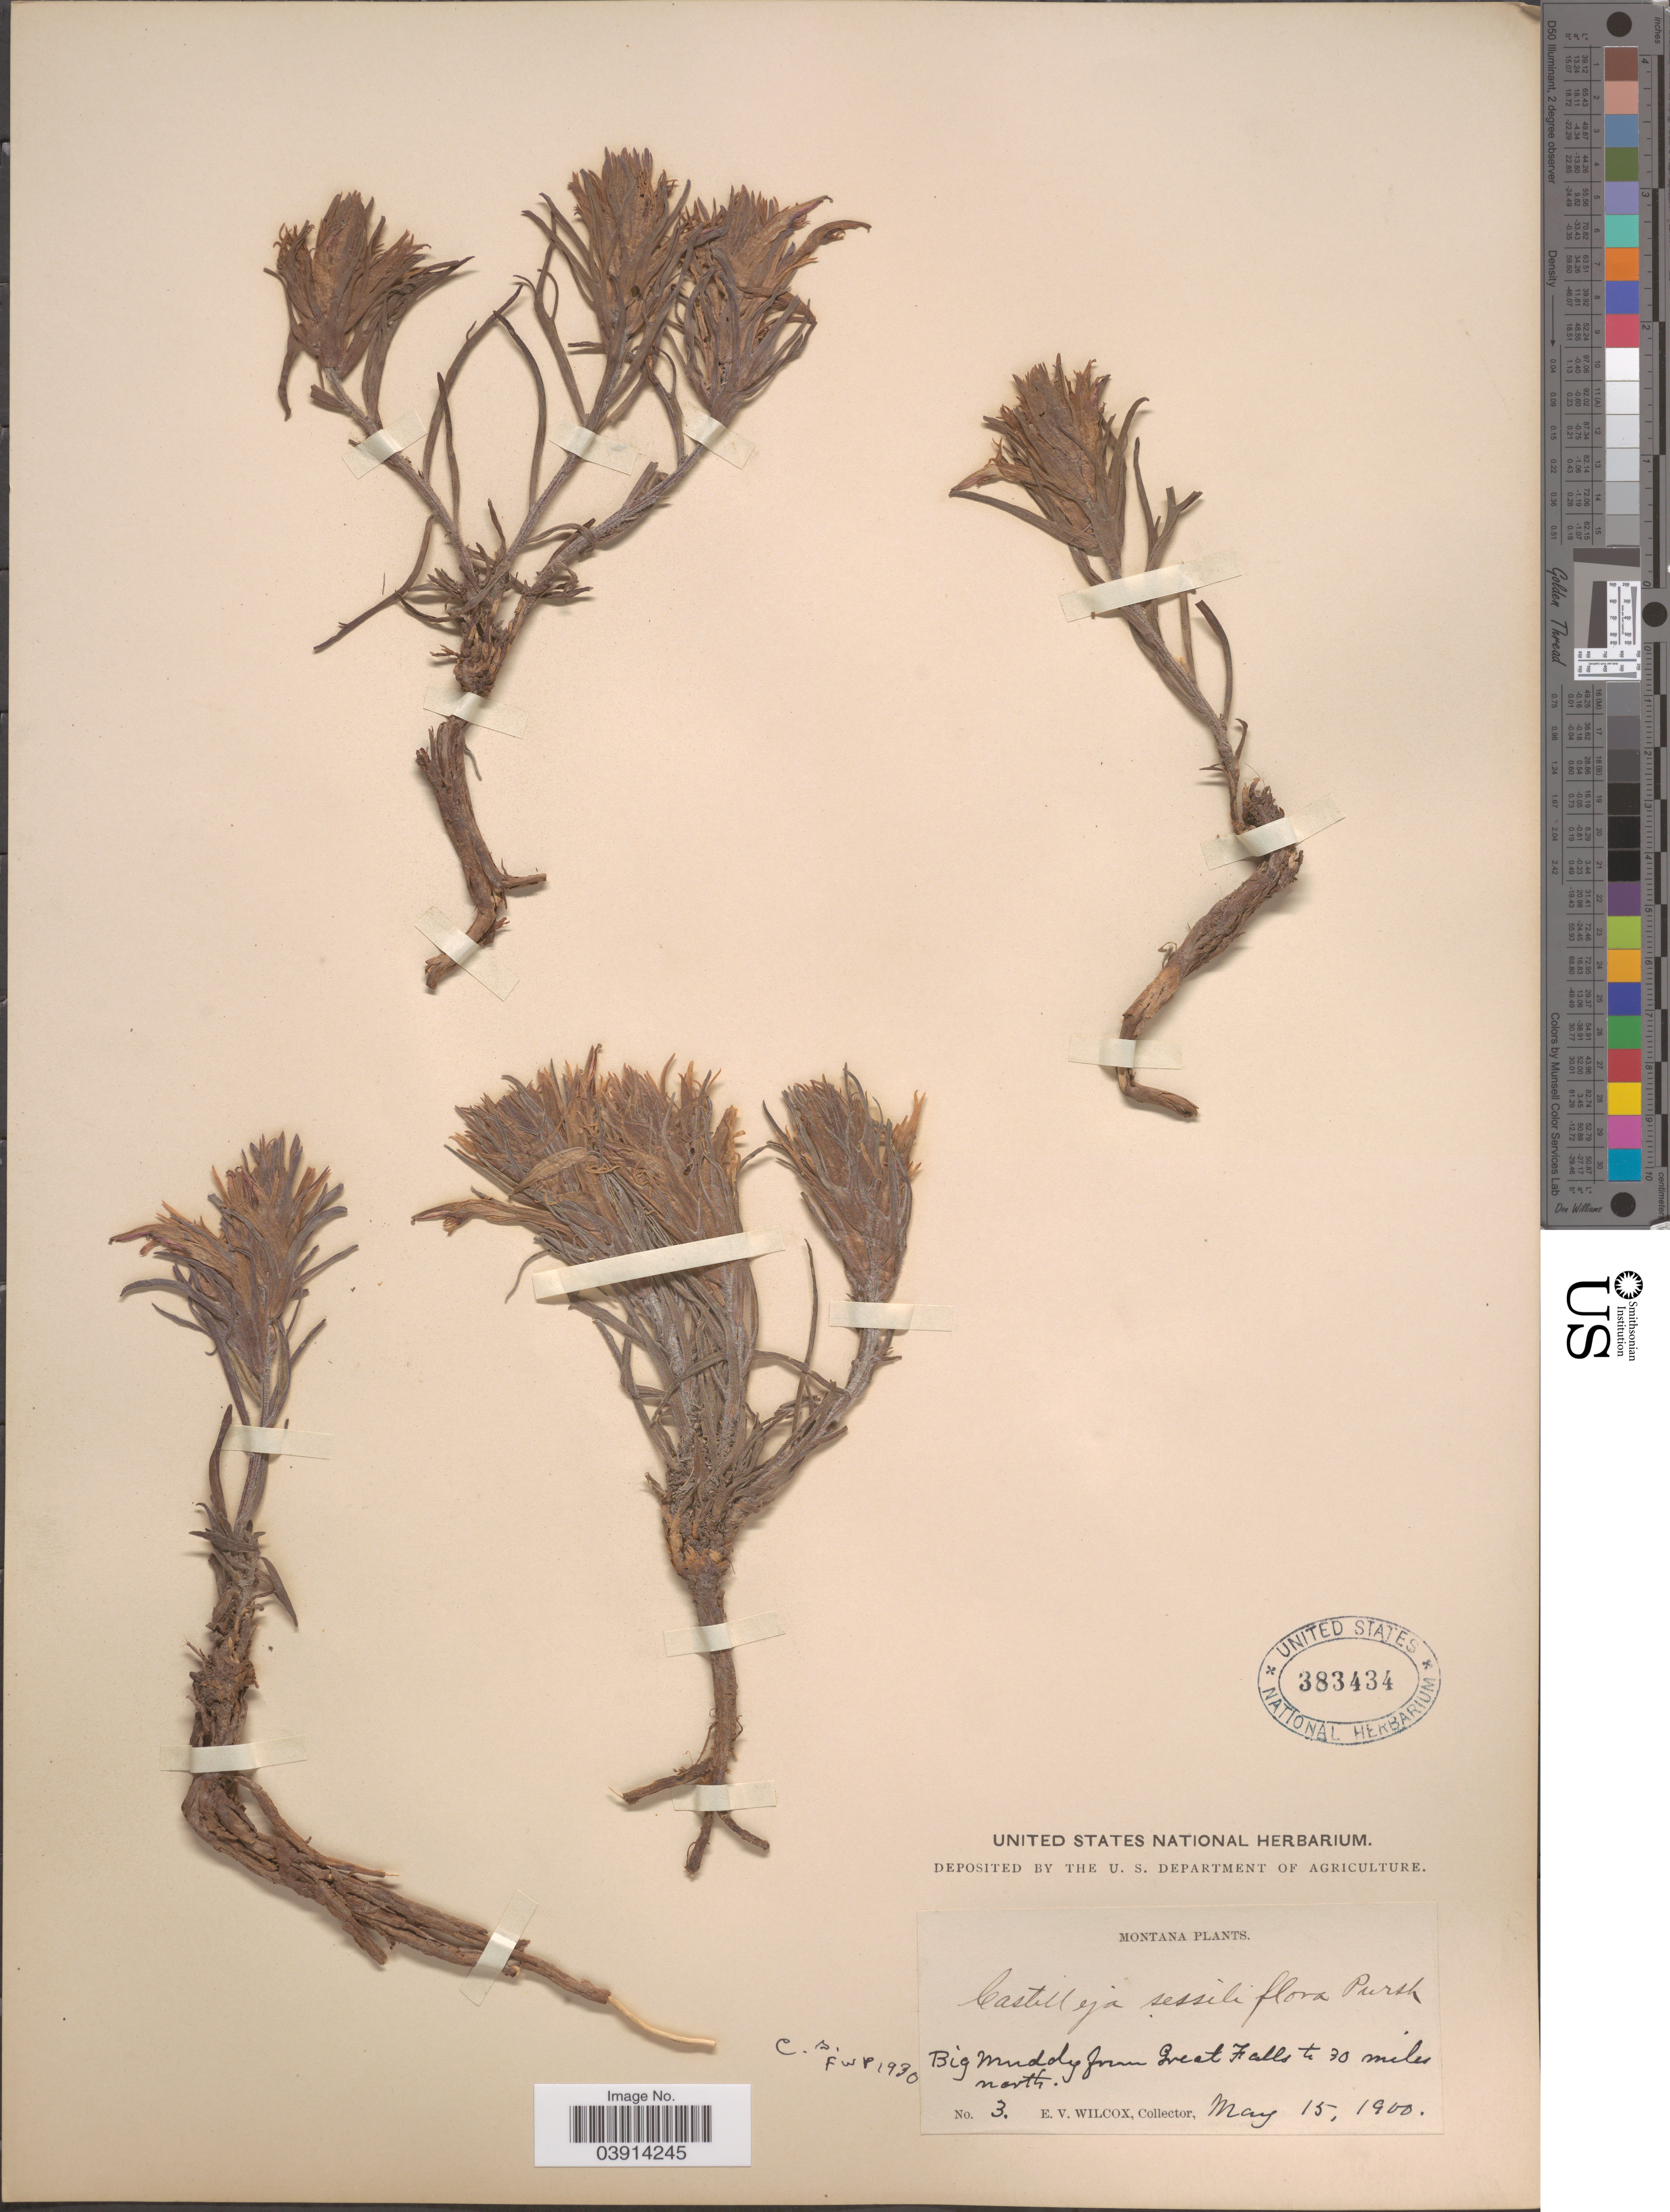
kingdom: Plantae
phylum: Tracheophyta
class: Magnoliopsida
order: Lamiales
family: Orobanchaceae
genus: Castilleja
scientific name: Castilleja sessiliflora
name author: Pursh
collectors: E. V. Wilcox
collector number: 3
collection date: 1900-05-15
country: United States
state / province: Montana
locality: Big Muddy form. Great Falls to 30 miles north.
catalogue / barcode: US 383434